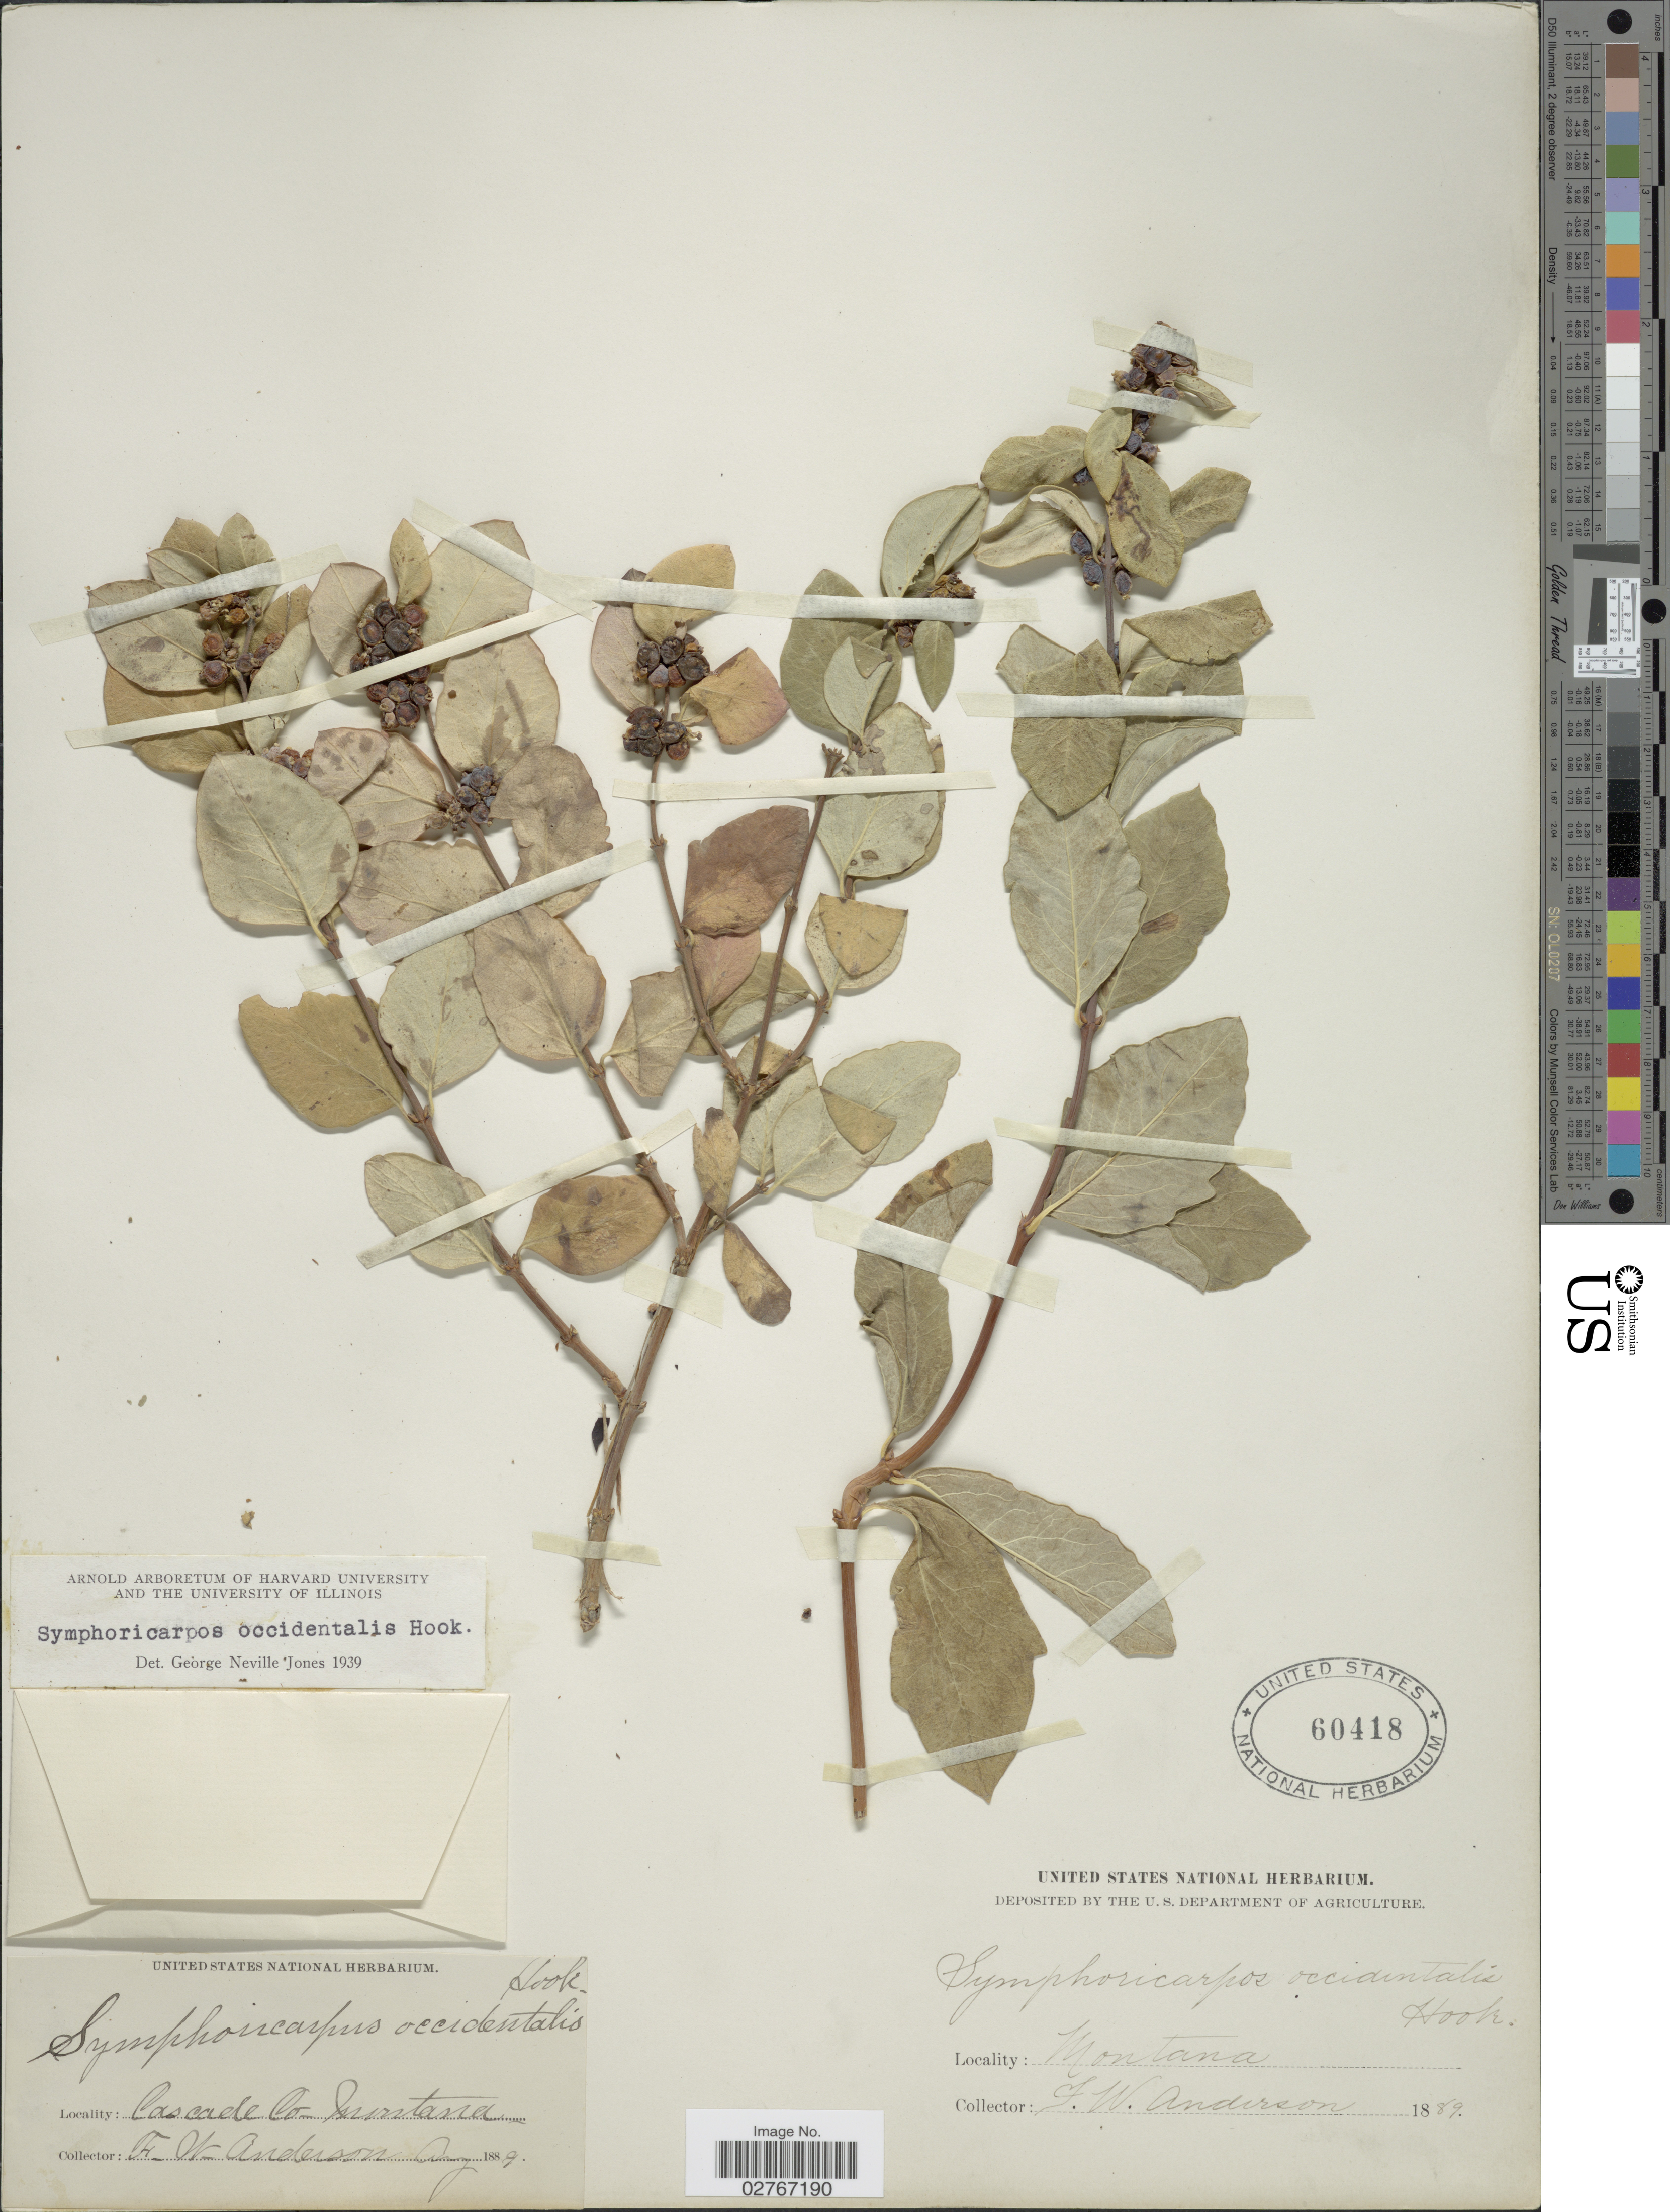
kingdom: Plantae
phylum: Tracheophyta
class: Magnoliopsida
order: Dipsacales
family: Caprifoliaceae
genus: Symphoricarpos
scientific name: Symphoricarpos occidentalis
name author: (R. Br.) Hook.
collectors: F. W. Anderson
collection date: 1889-08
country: United States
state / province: Montana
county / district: Cascade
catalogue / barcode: US 60418